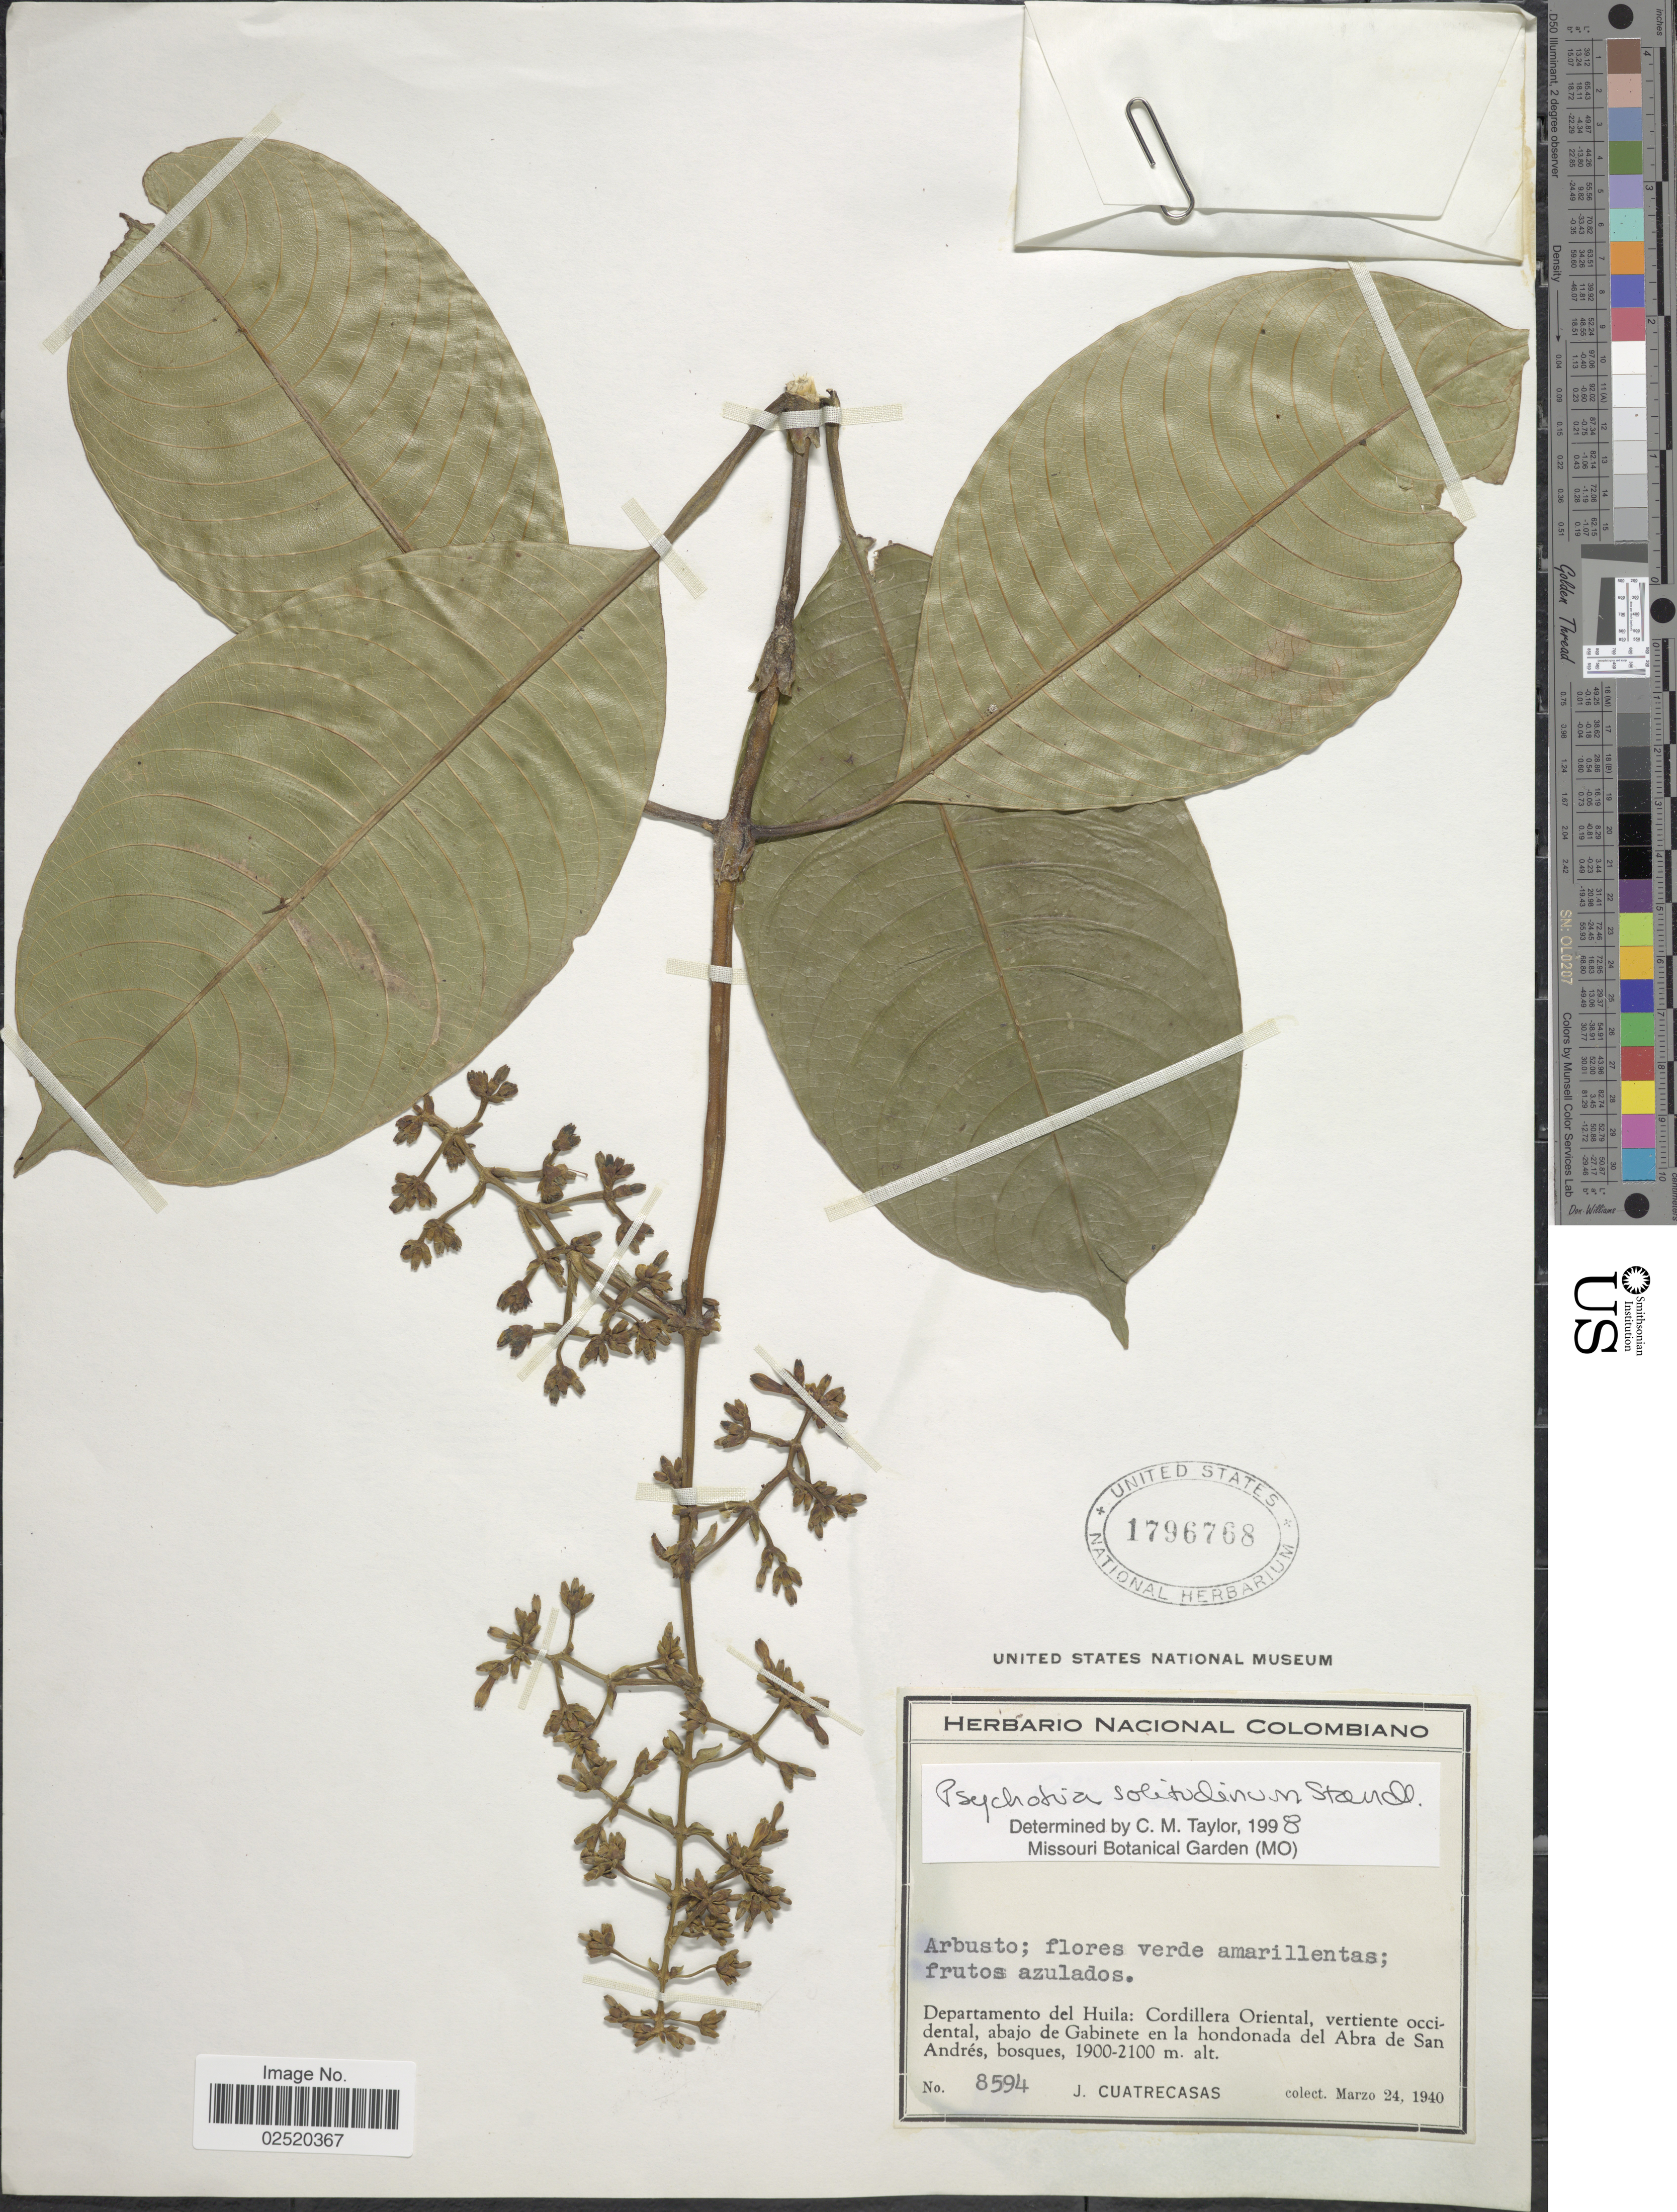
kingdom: Plantae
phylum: Tracheophyta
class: Magnoliopsida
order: Gentianales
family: Rubiaceae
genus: Psychotria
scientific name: Psychotria solitudinum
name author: Standl.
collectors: J. Cuatrecasas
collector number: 8594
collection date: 1940-03-24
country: Colombia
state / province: Huila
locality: Departamento del Huila: Cordillera Oriental, vertiente occidental, abajo de Gabinete en la hondonada del Abra de San Andres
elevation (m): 1900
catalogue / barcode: US 1796768